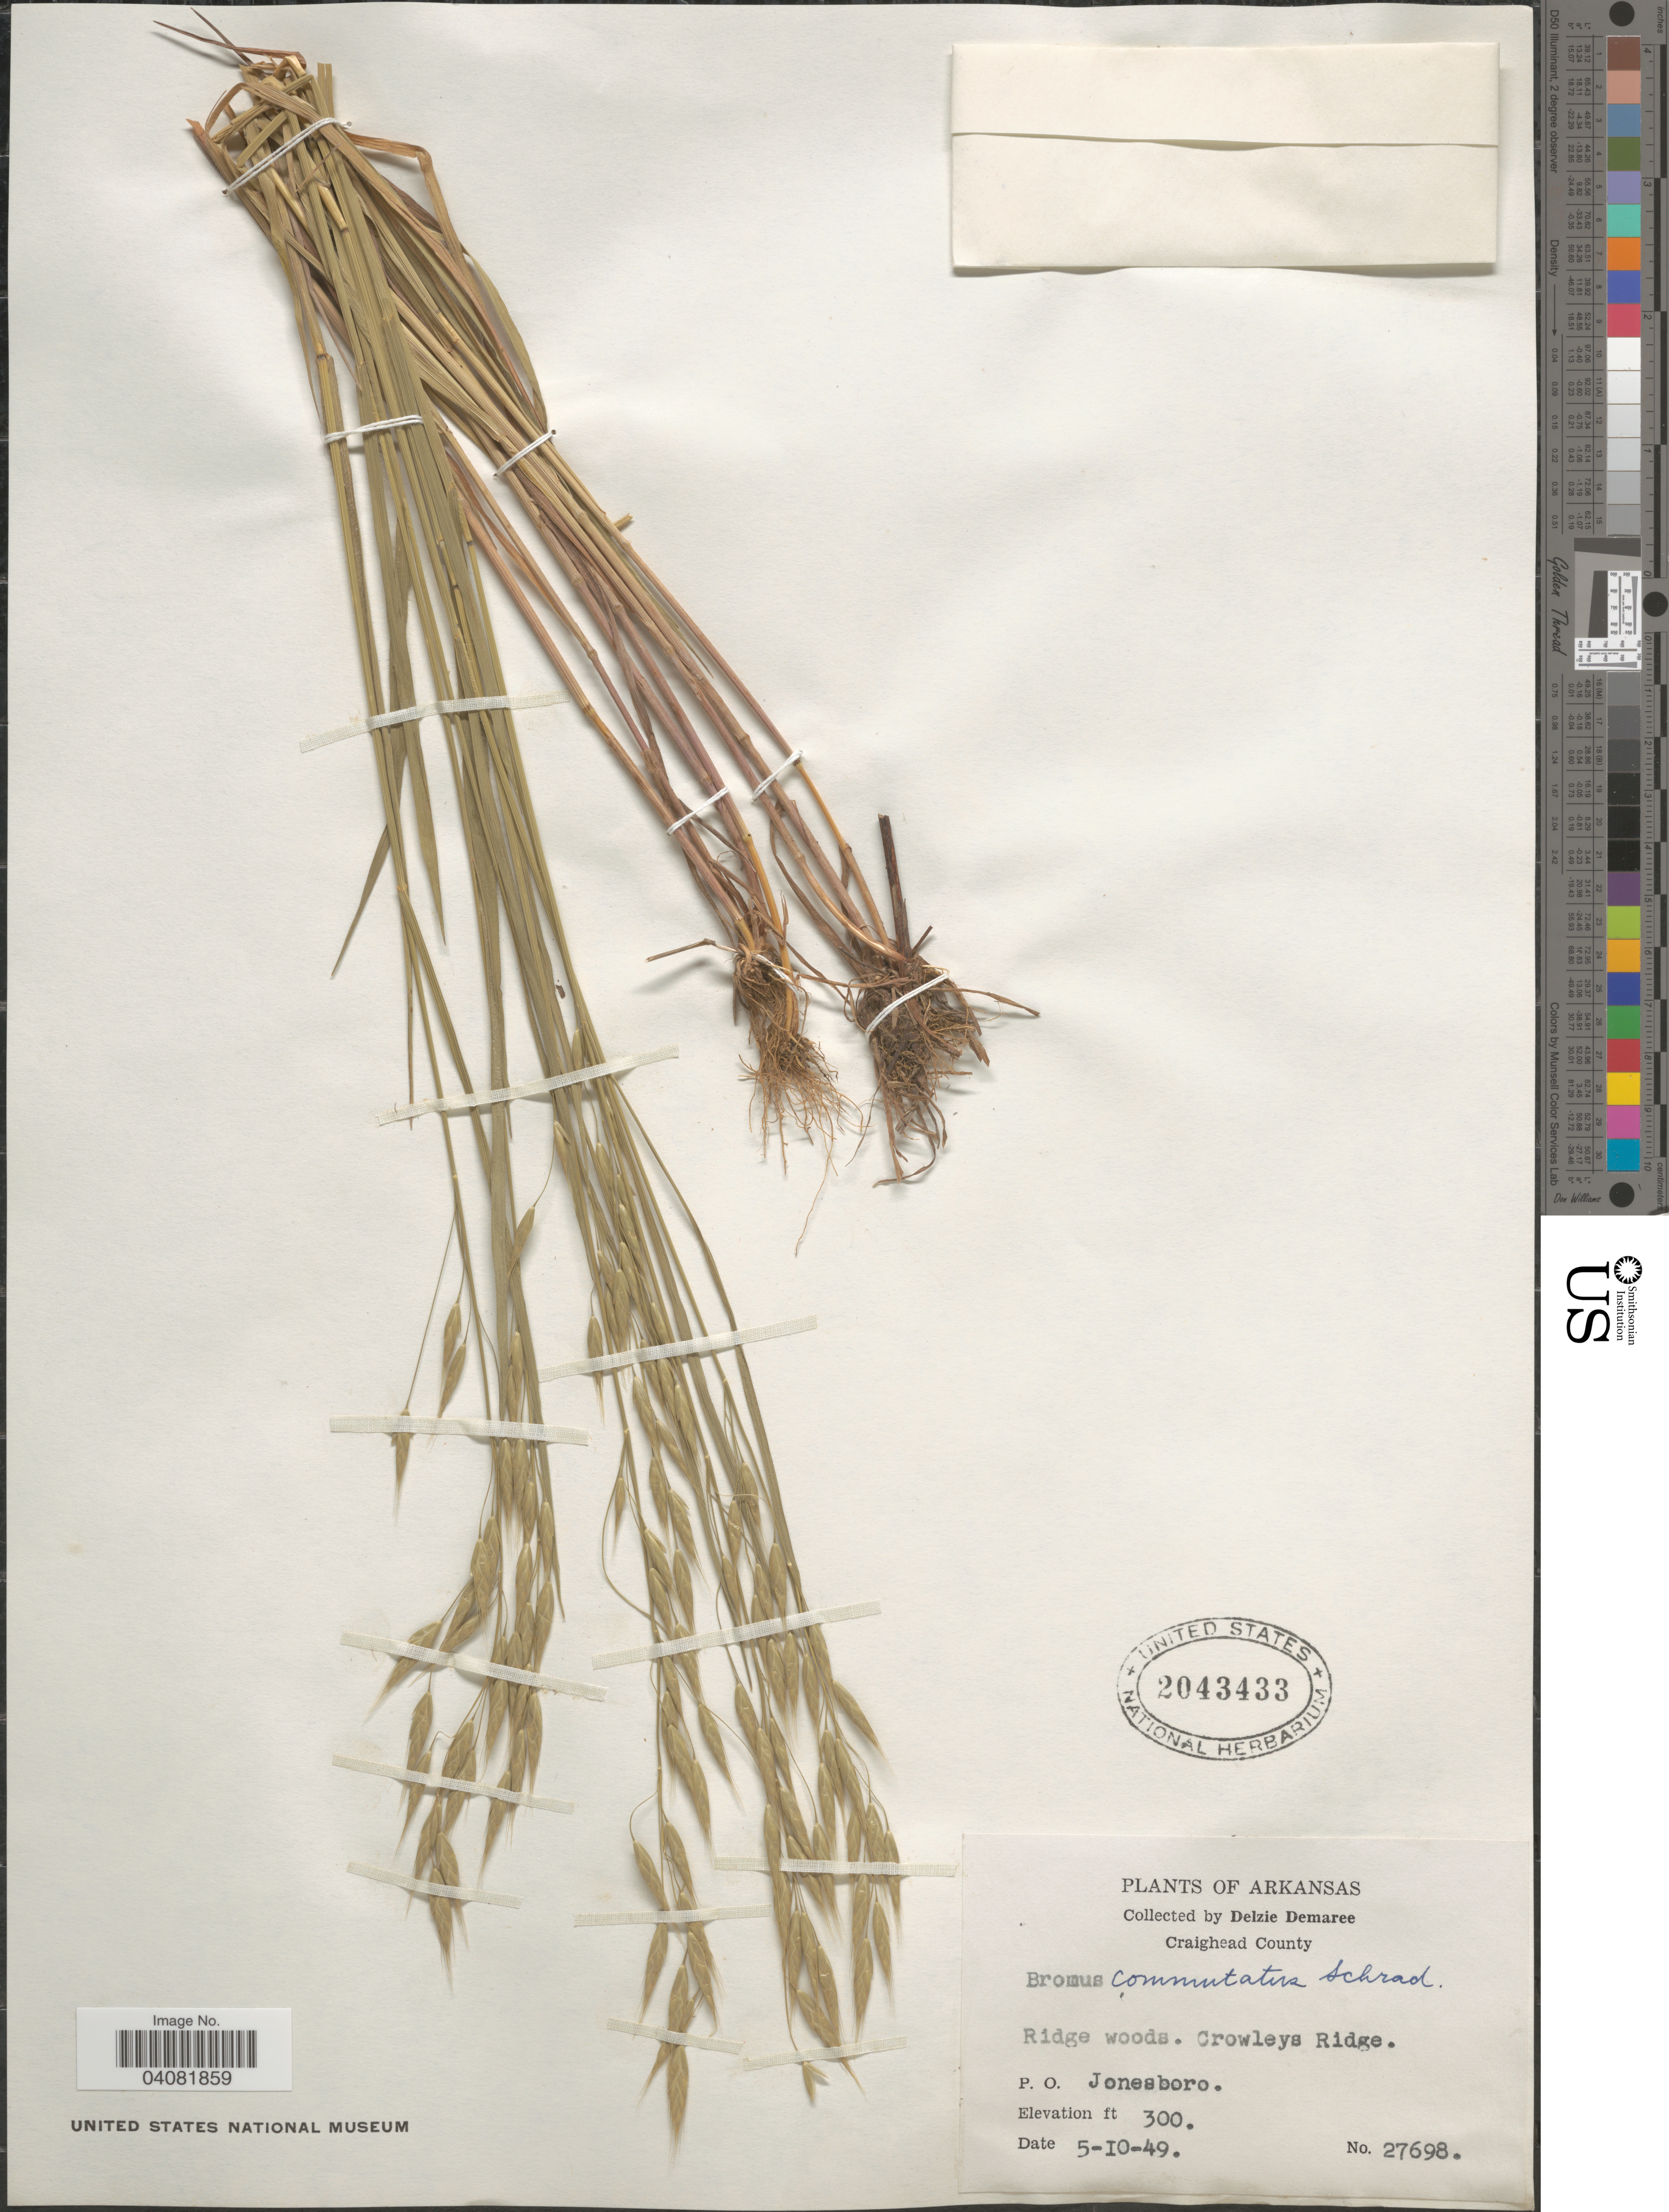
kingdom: Plantae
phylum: Tracheophyta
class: Liliopsida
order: Poales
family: Poaceae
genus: Bromus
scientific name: Bromus commutatus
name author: Schrad.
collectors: D. Demaree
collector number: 27698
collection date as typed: Transcribed d/m/y: 10/5/49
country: United States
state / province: Arkansas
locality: Craighead County. Ridge woods. Crowleys Ridge. P. O. Jonesboro.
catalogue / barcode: US 2043433